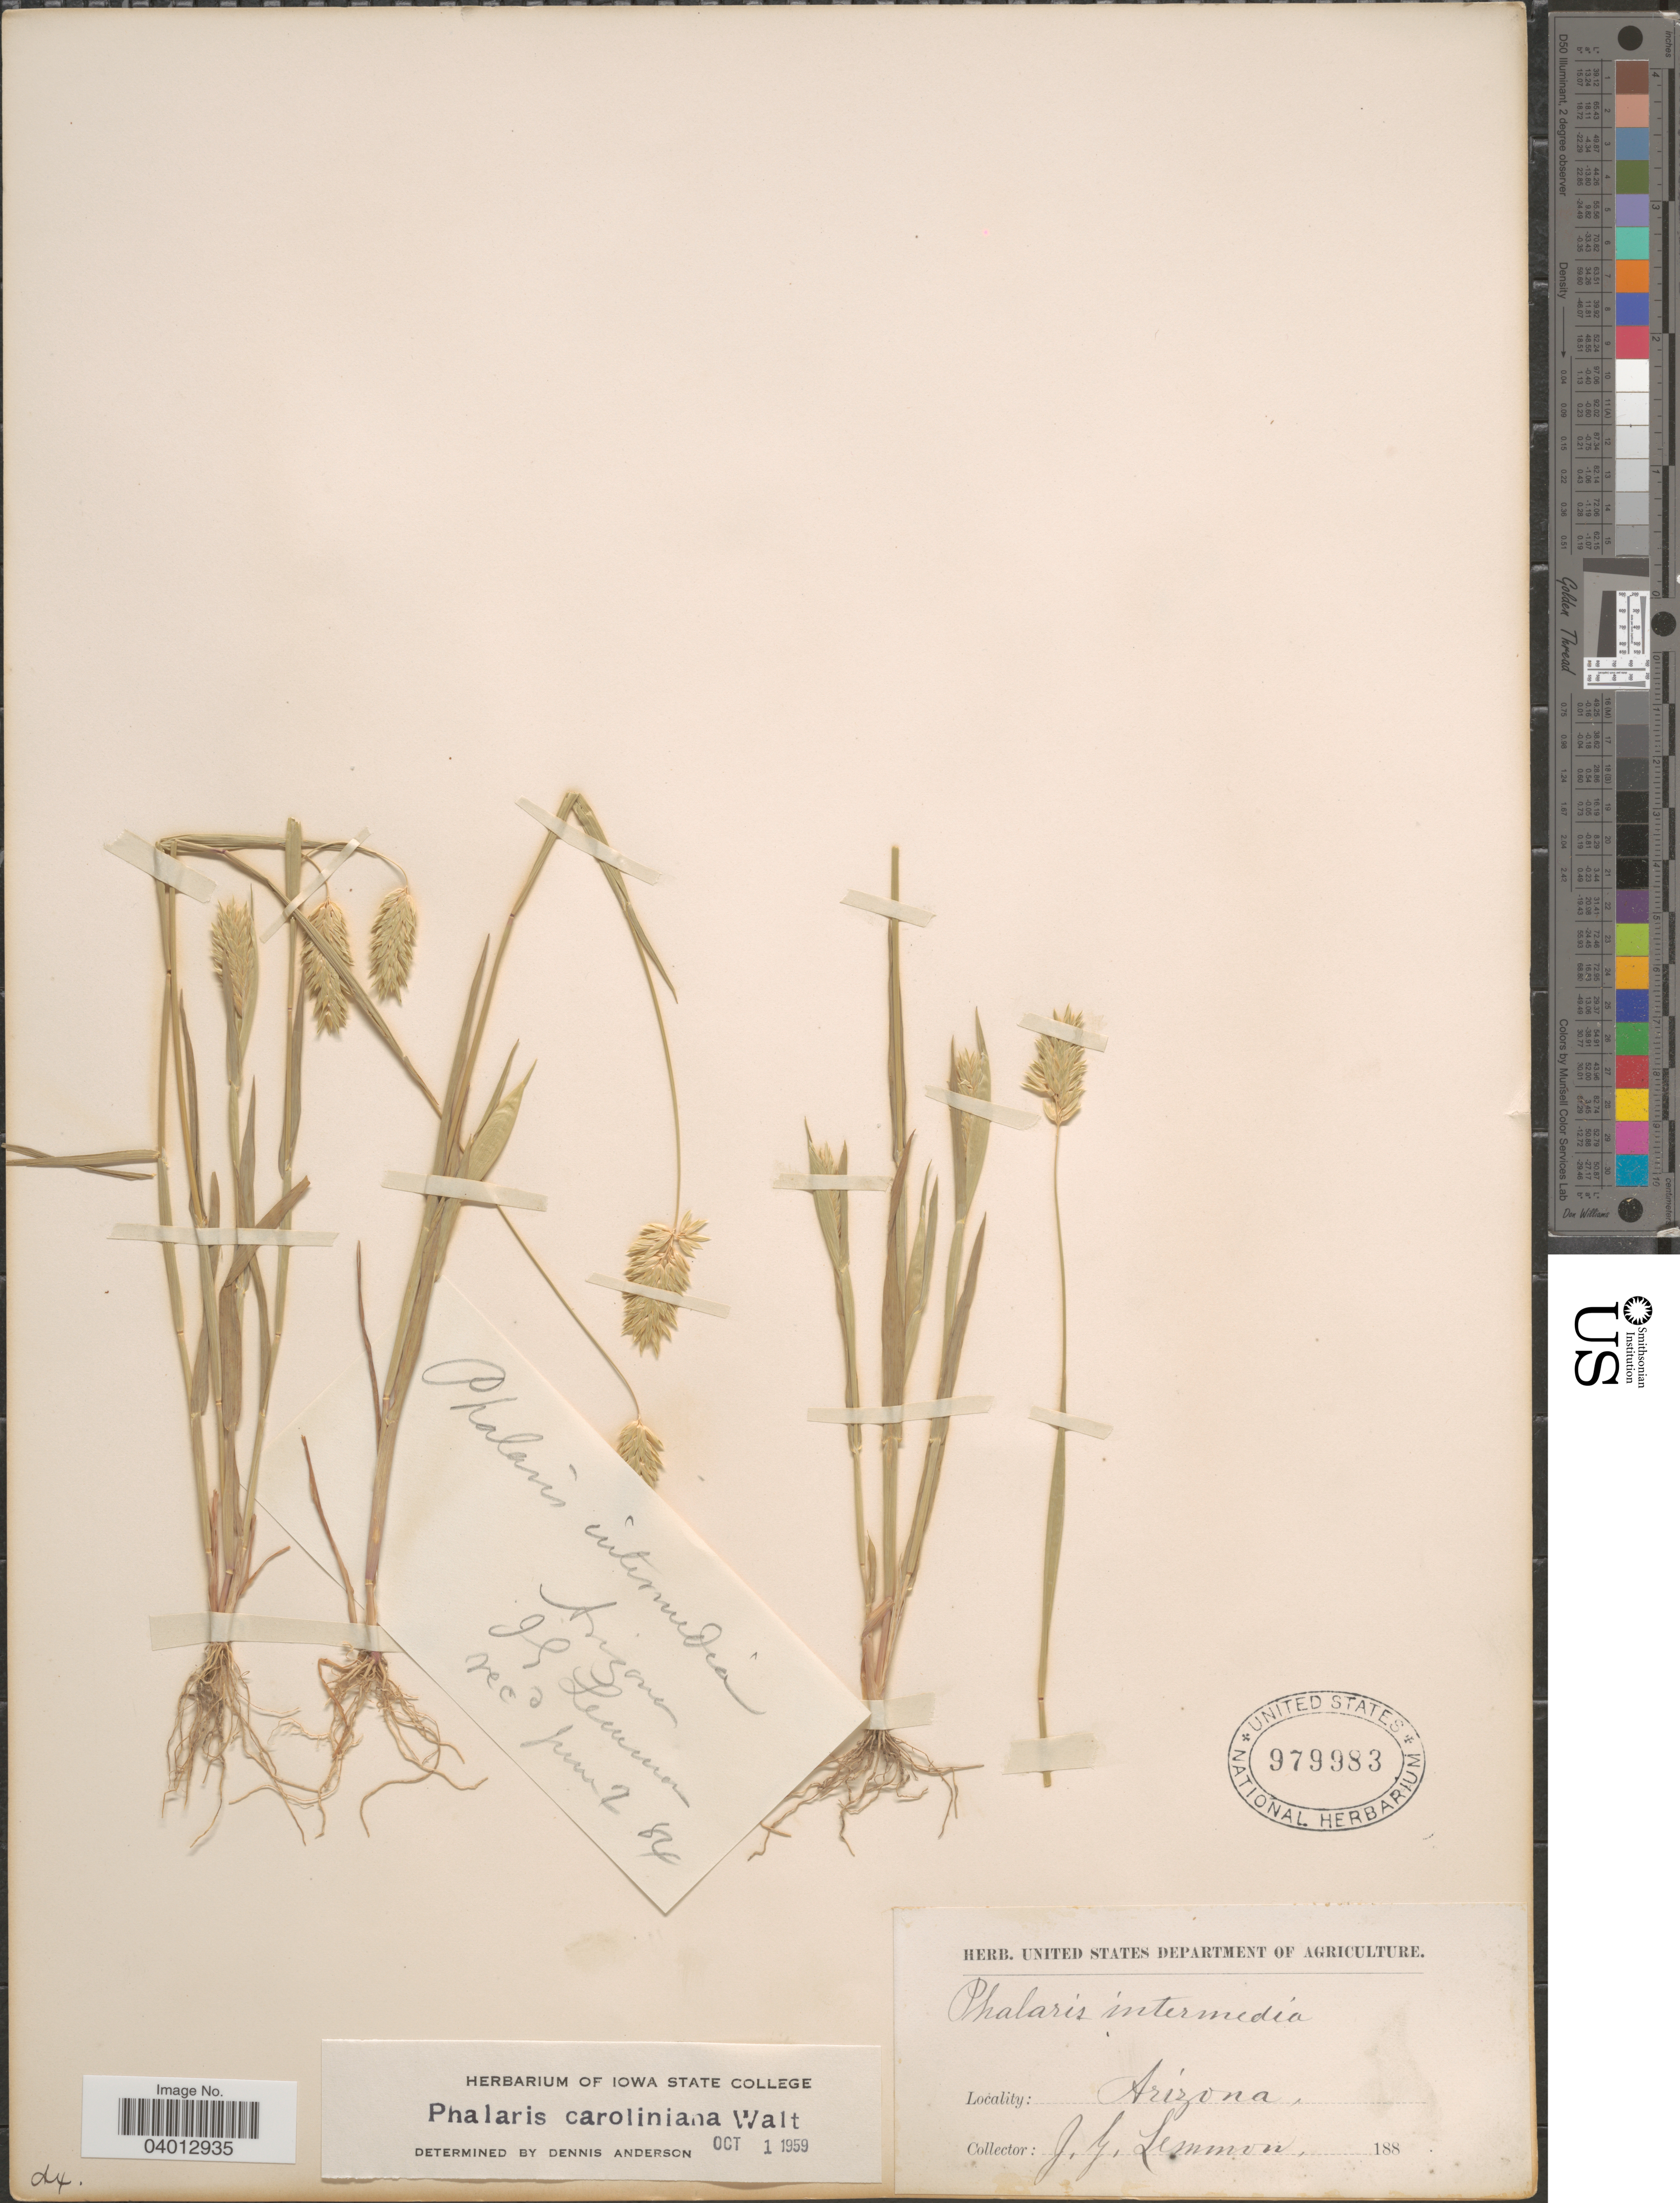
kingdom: Plantae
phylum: Tracheophyta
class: Liliopsida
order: Poales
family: Poaceae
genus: Phalaris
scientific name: Phalaris caroliniana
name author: Walter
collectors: J. Lemmon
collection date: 1884-06-02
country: United States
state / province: Arizona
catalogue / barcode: US 979983